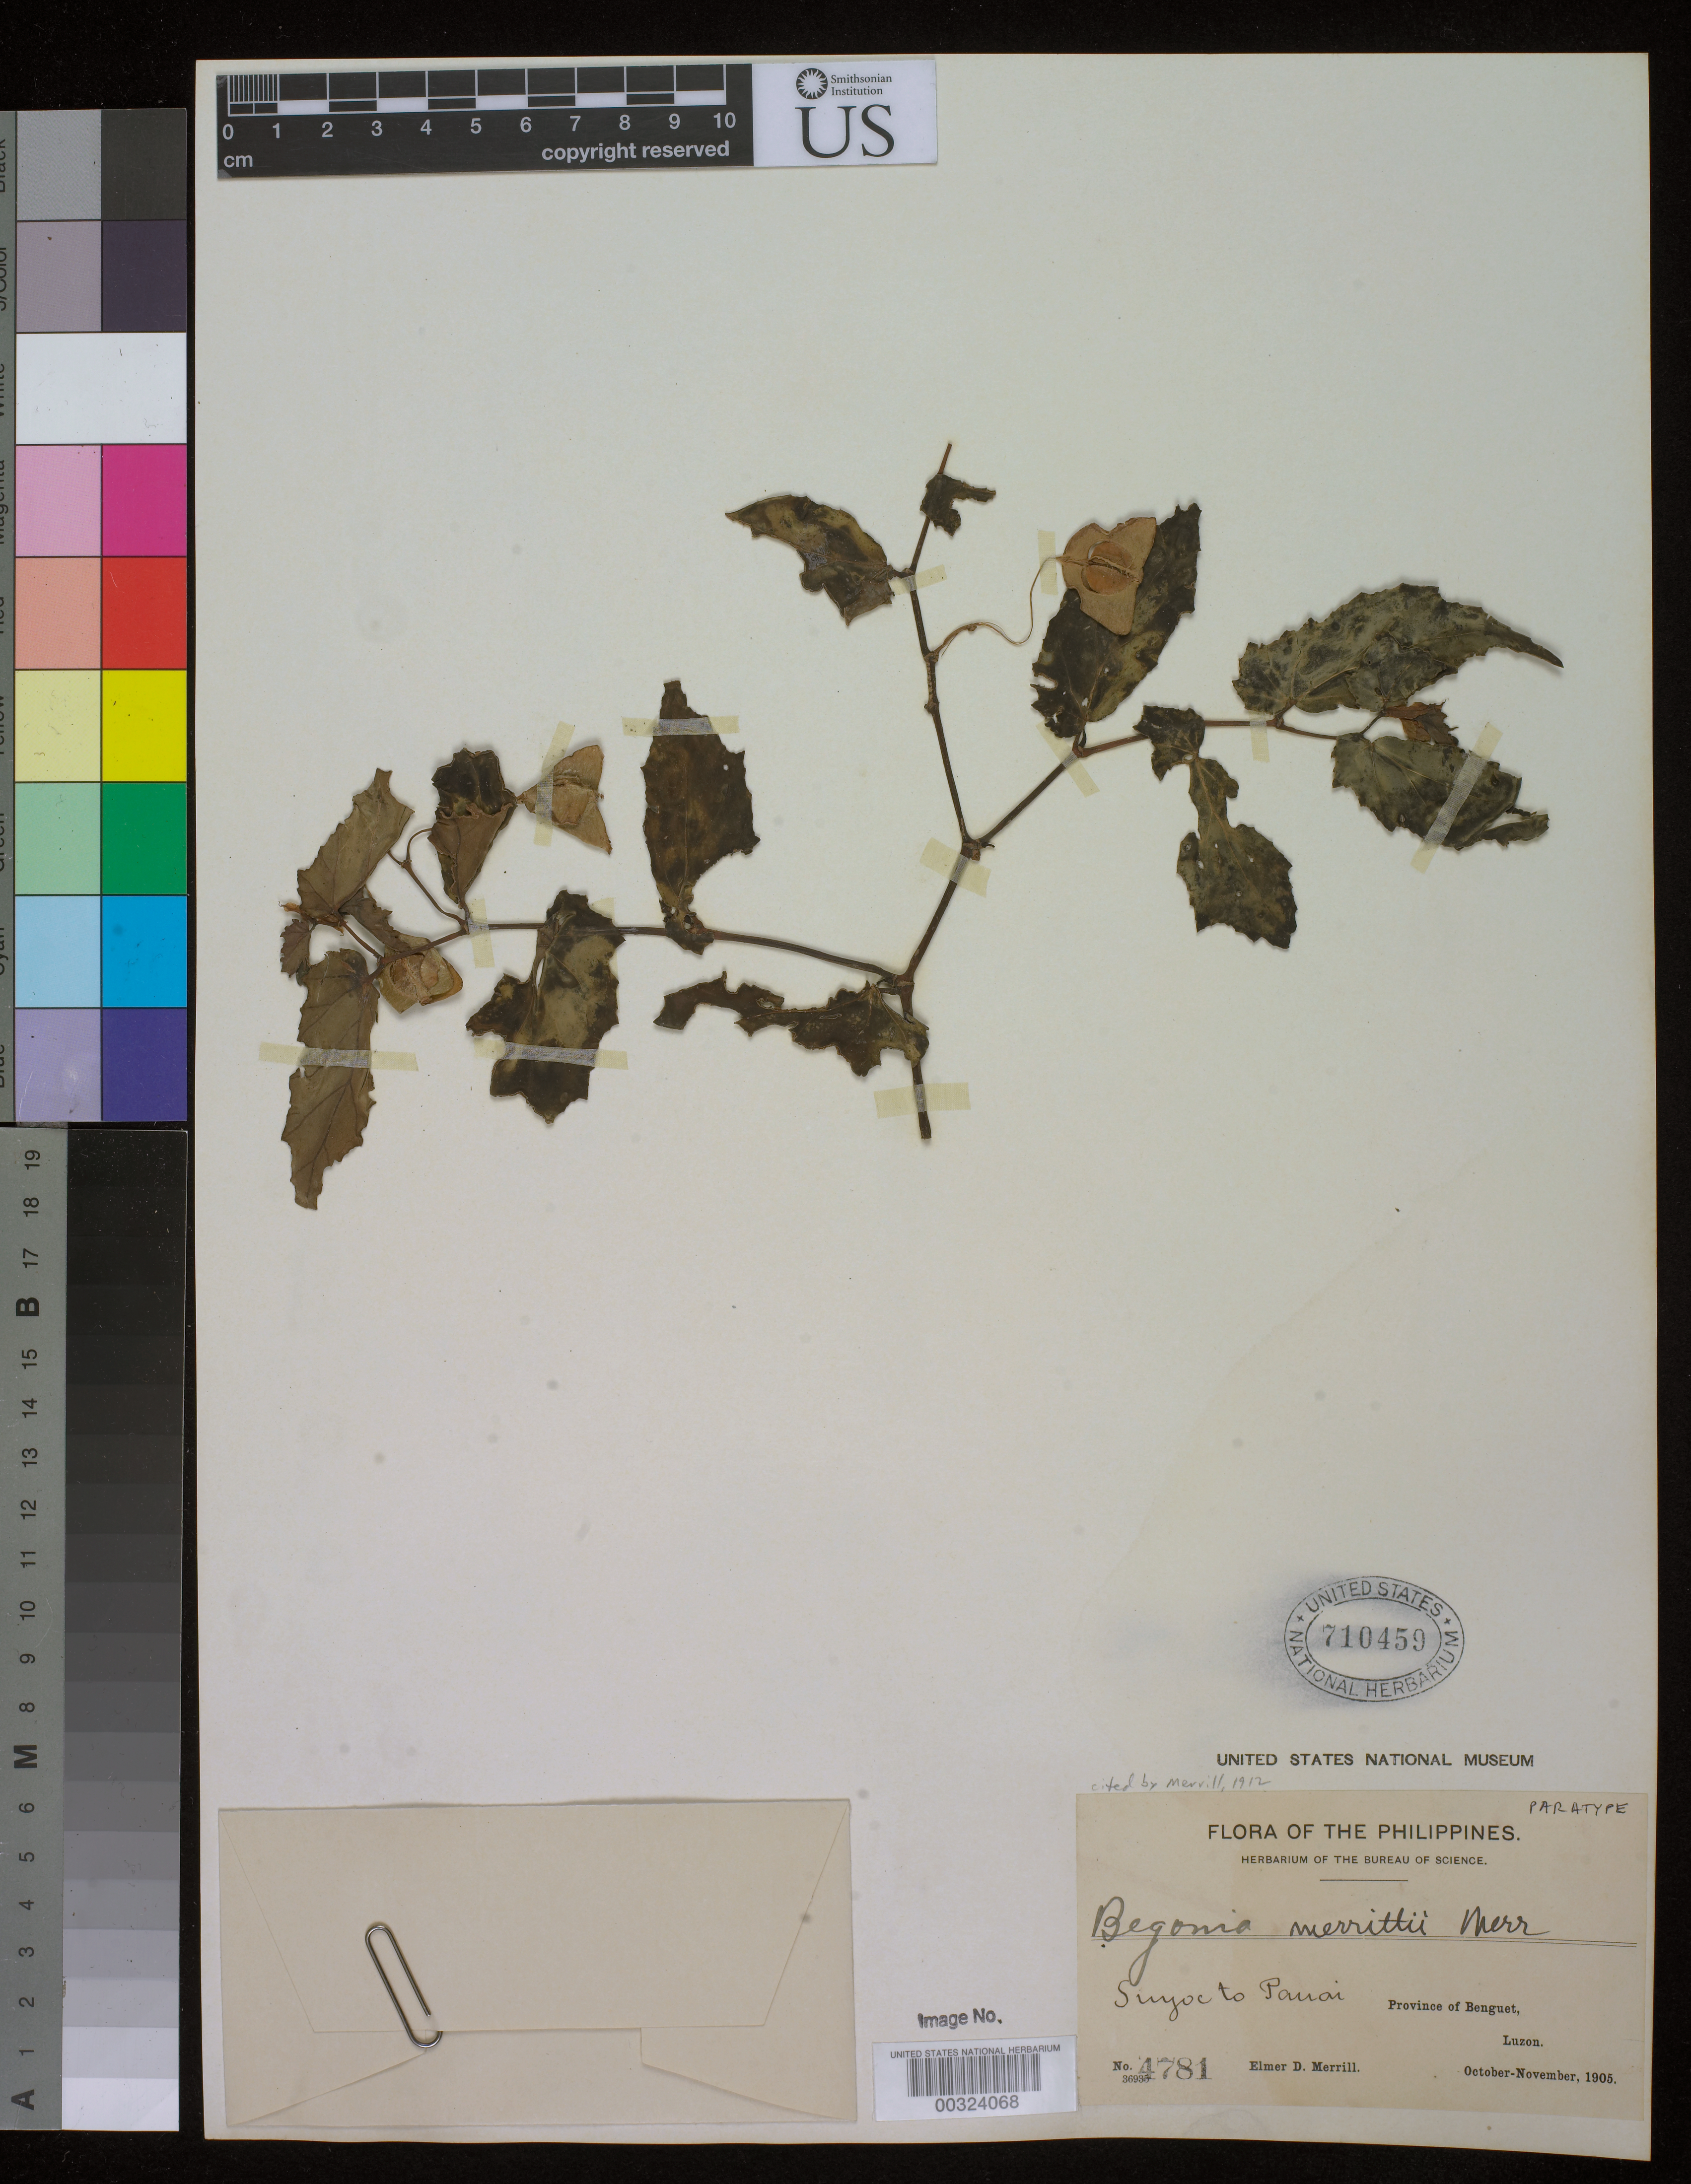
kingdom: Plantae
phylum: Tracheophyta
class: Magnoliopsida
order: Cucurbitales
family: Begoniaceae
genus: Begonia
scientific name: Begonia merrittii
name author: Merr.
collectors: E. D. Merrill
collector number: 4781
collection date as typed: Oct 1905 to -- Nov 1905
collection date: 1905-10/1905-11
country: Philippines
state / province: Cordillera (Administrative Region)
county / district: Benguet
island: Luzon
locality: Suyoc to pauai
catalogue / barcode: US 710459